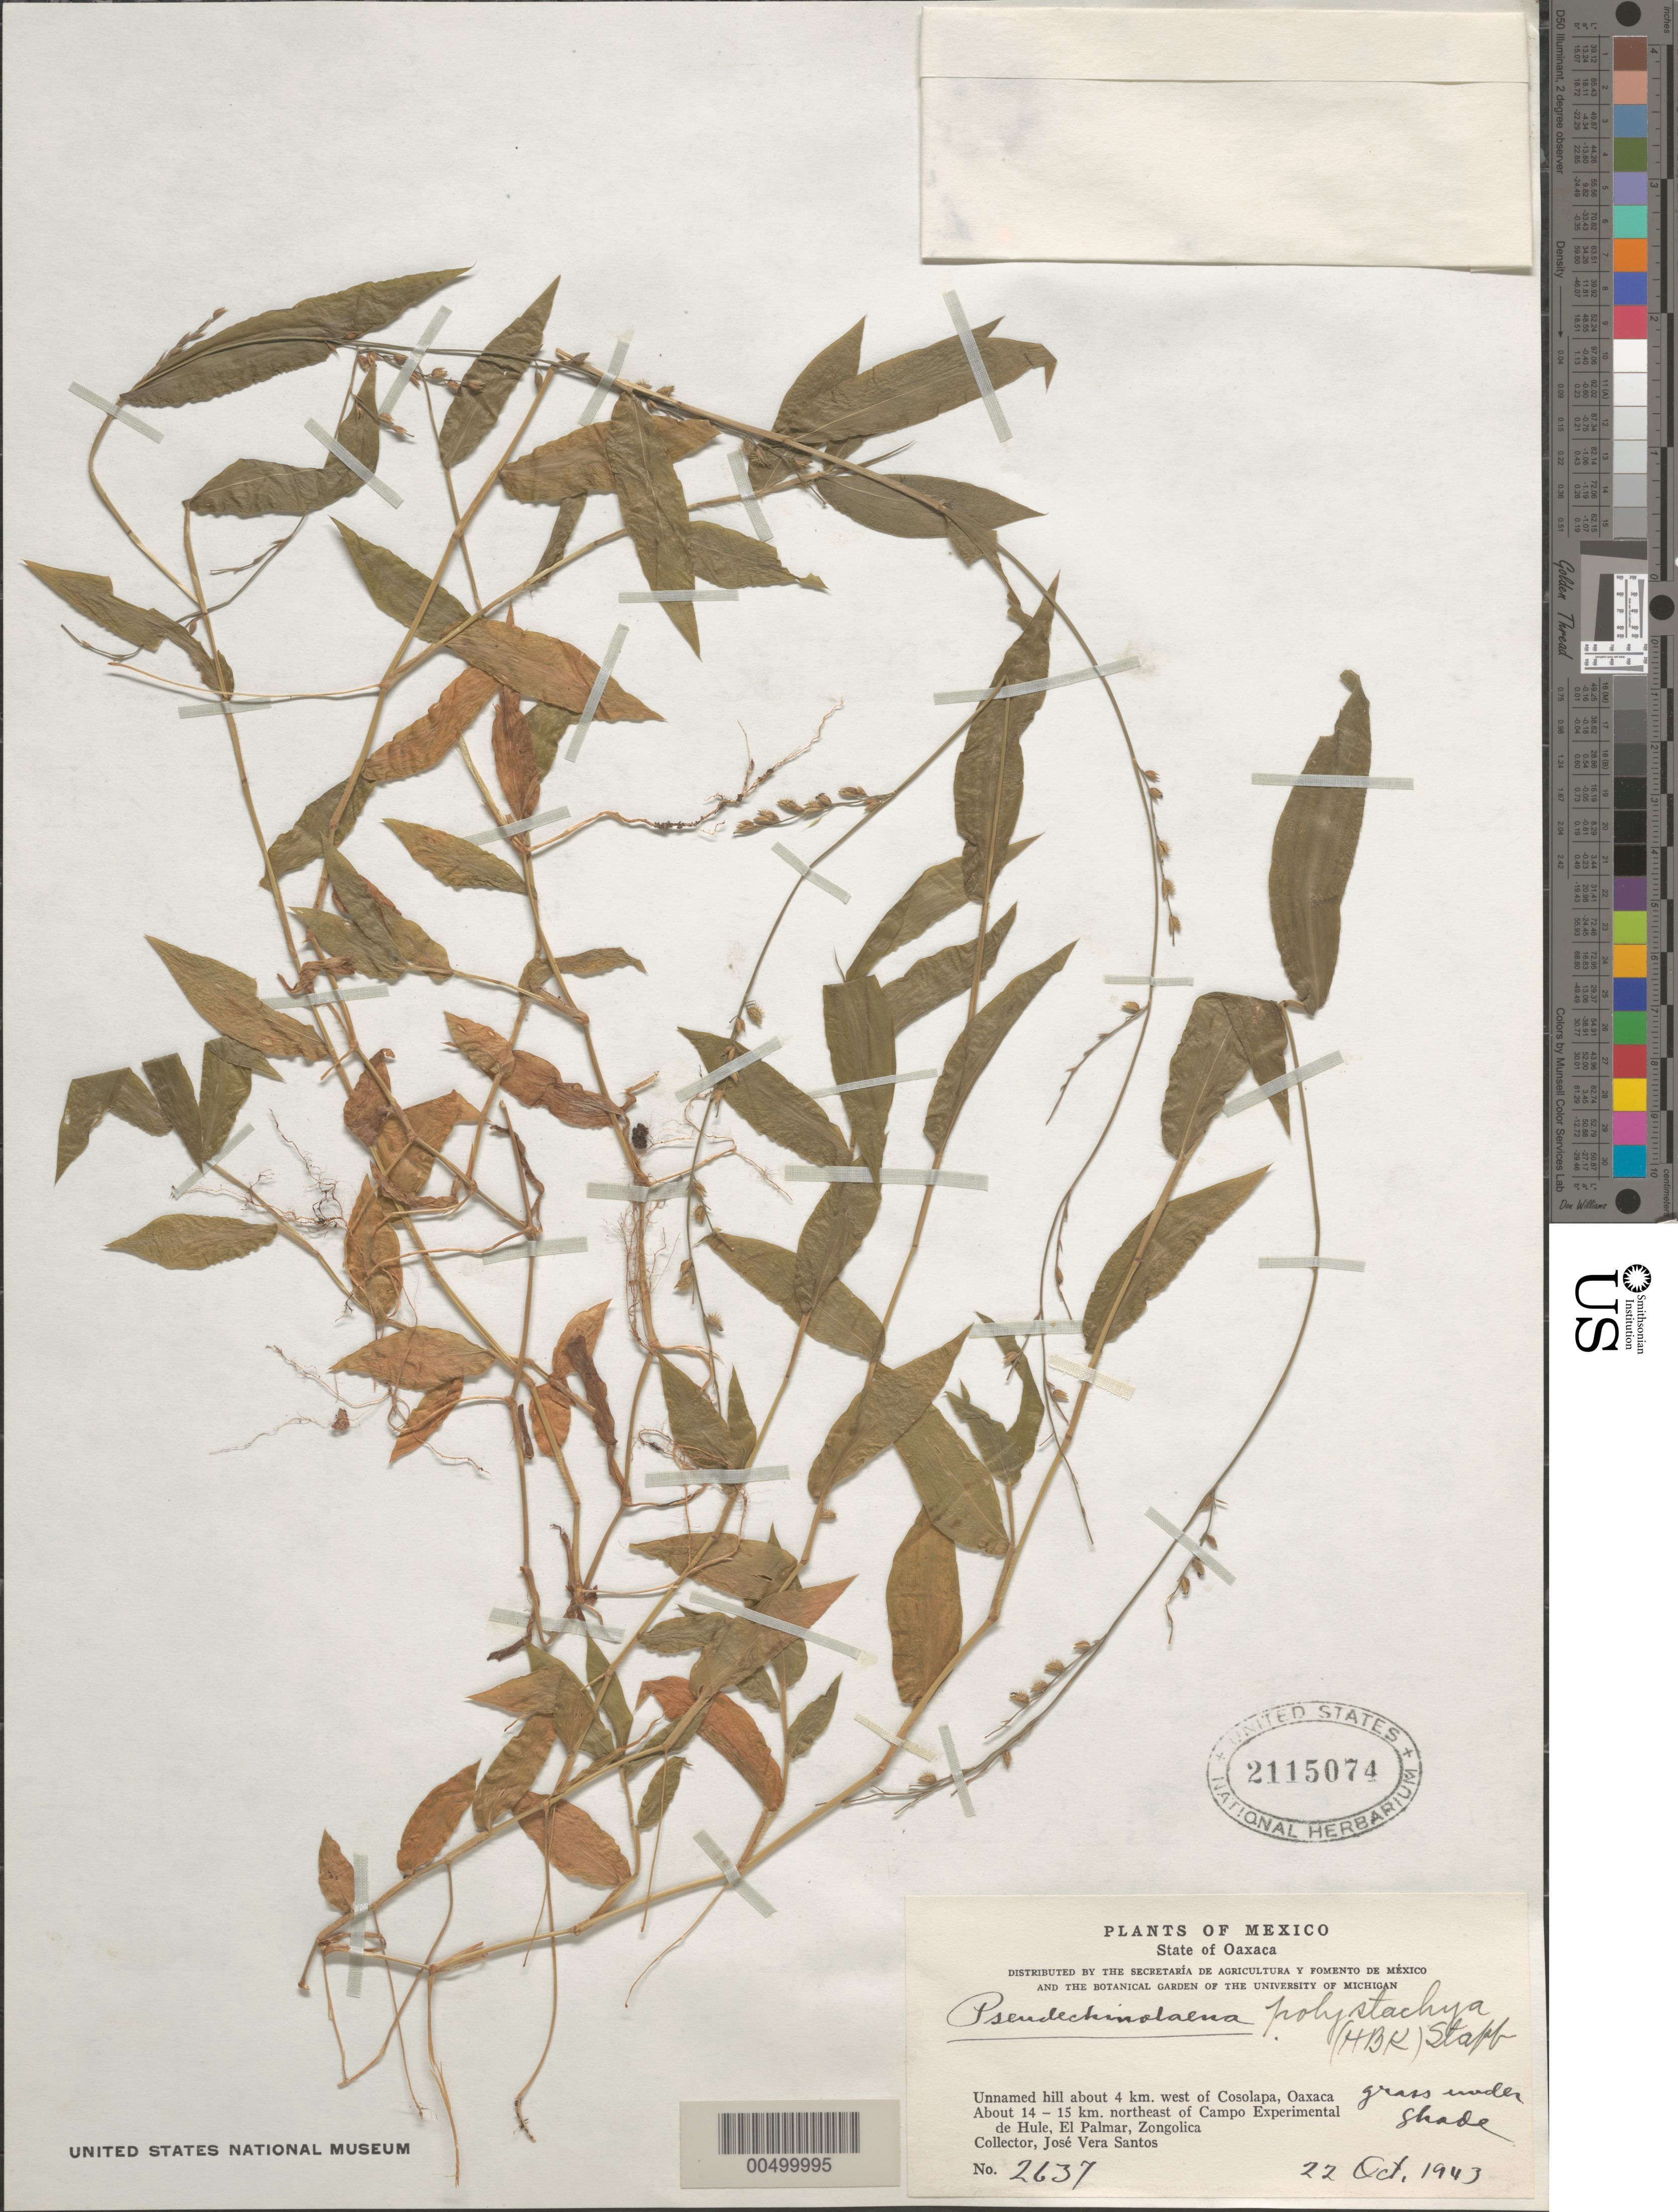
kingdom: Plantae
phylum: Tracheophyta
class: Liliopsida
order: Poales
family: Poaceae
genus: Pseudechinolaena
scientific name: Pseudechinolaena polystachya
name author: (Kunth) Stapf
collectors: J. V. Santos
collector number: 2637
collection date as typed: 22 Oct 1943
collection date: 1943-10-22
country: Mexico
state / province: Oaxaca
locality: About 4 km W of Cosolapa, about 14-15 km NE of Campo Experimental de Hule, El Palmar, Zongolica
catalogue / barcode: US 2115074